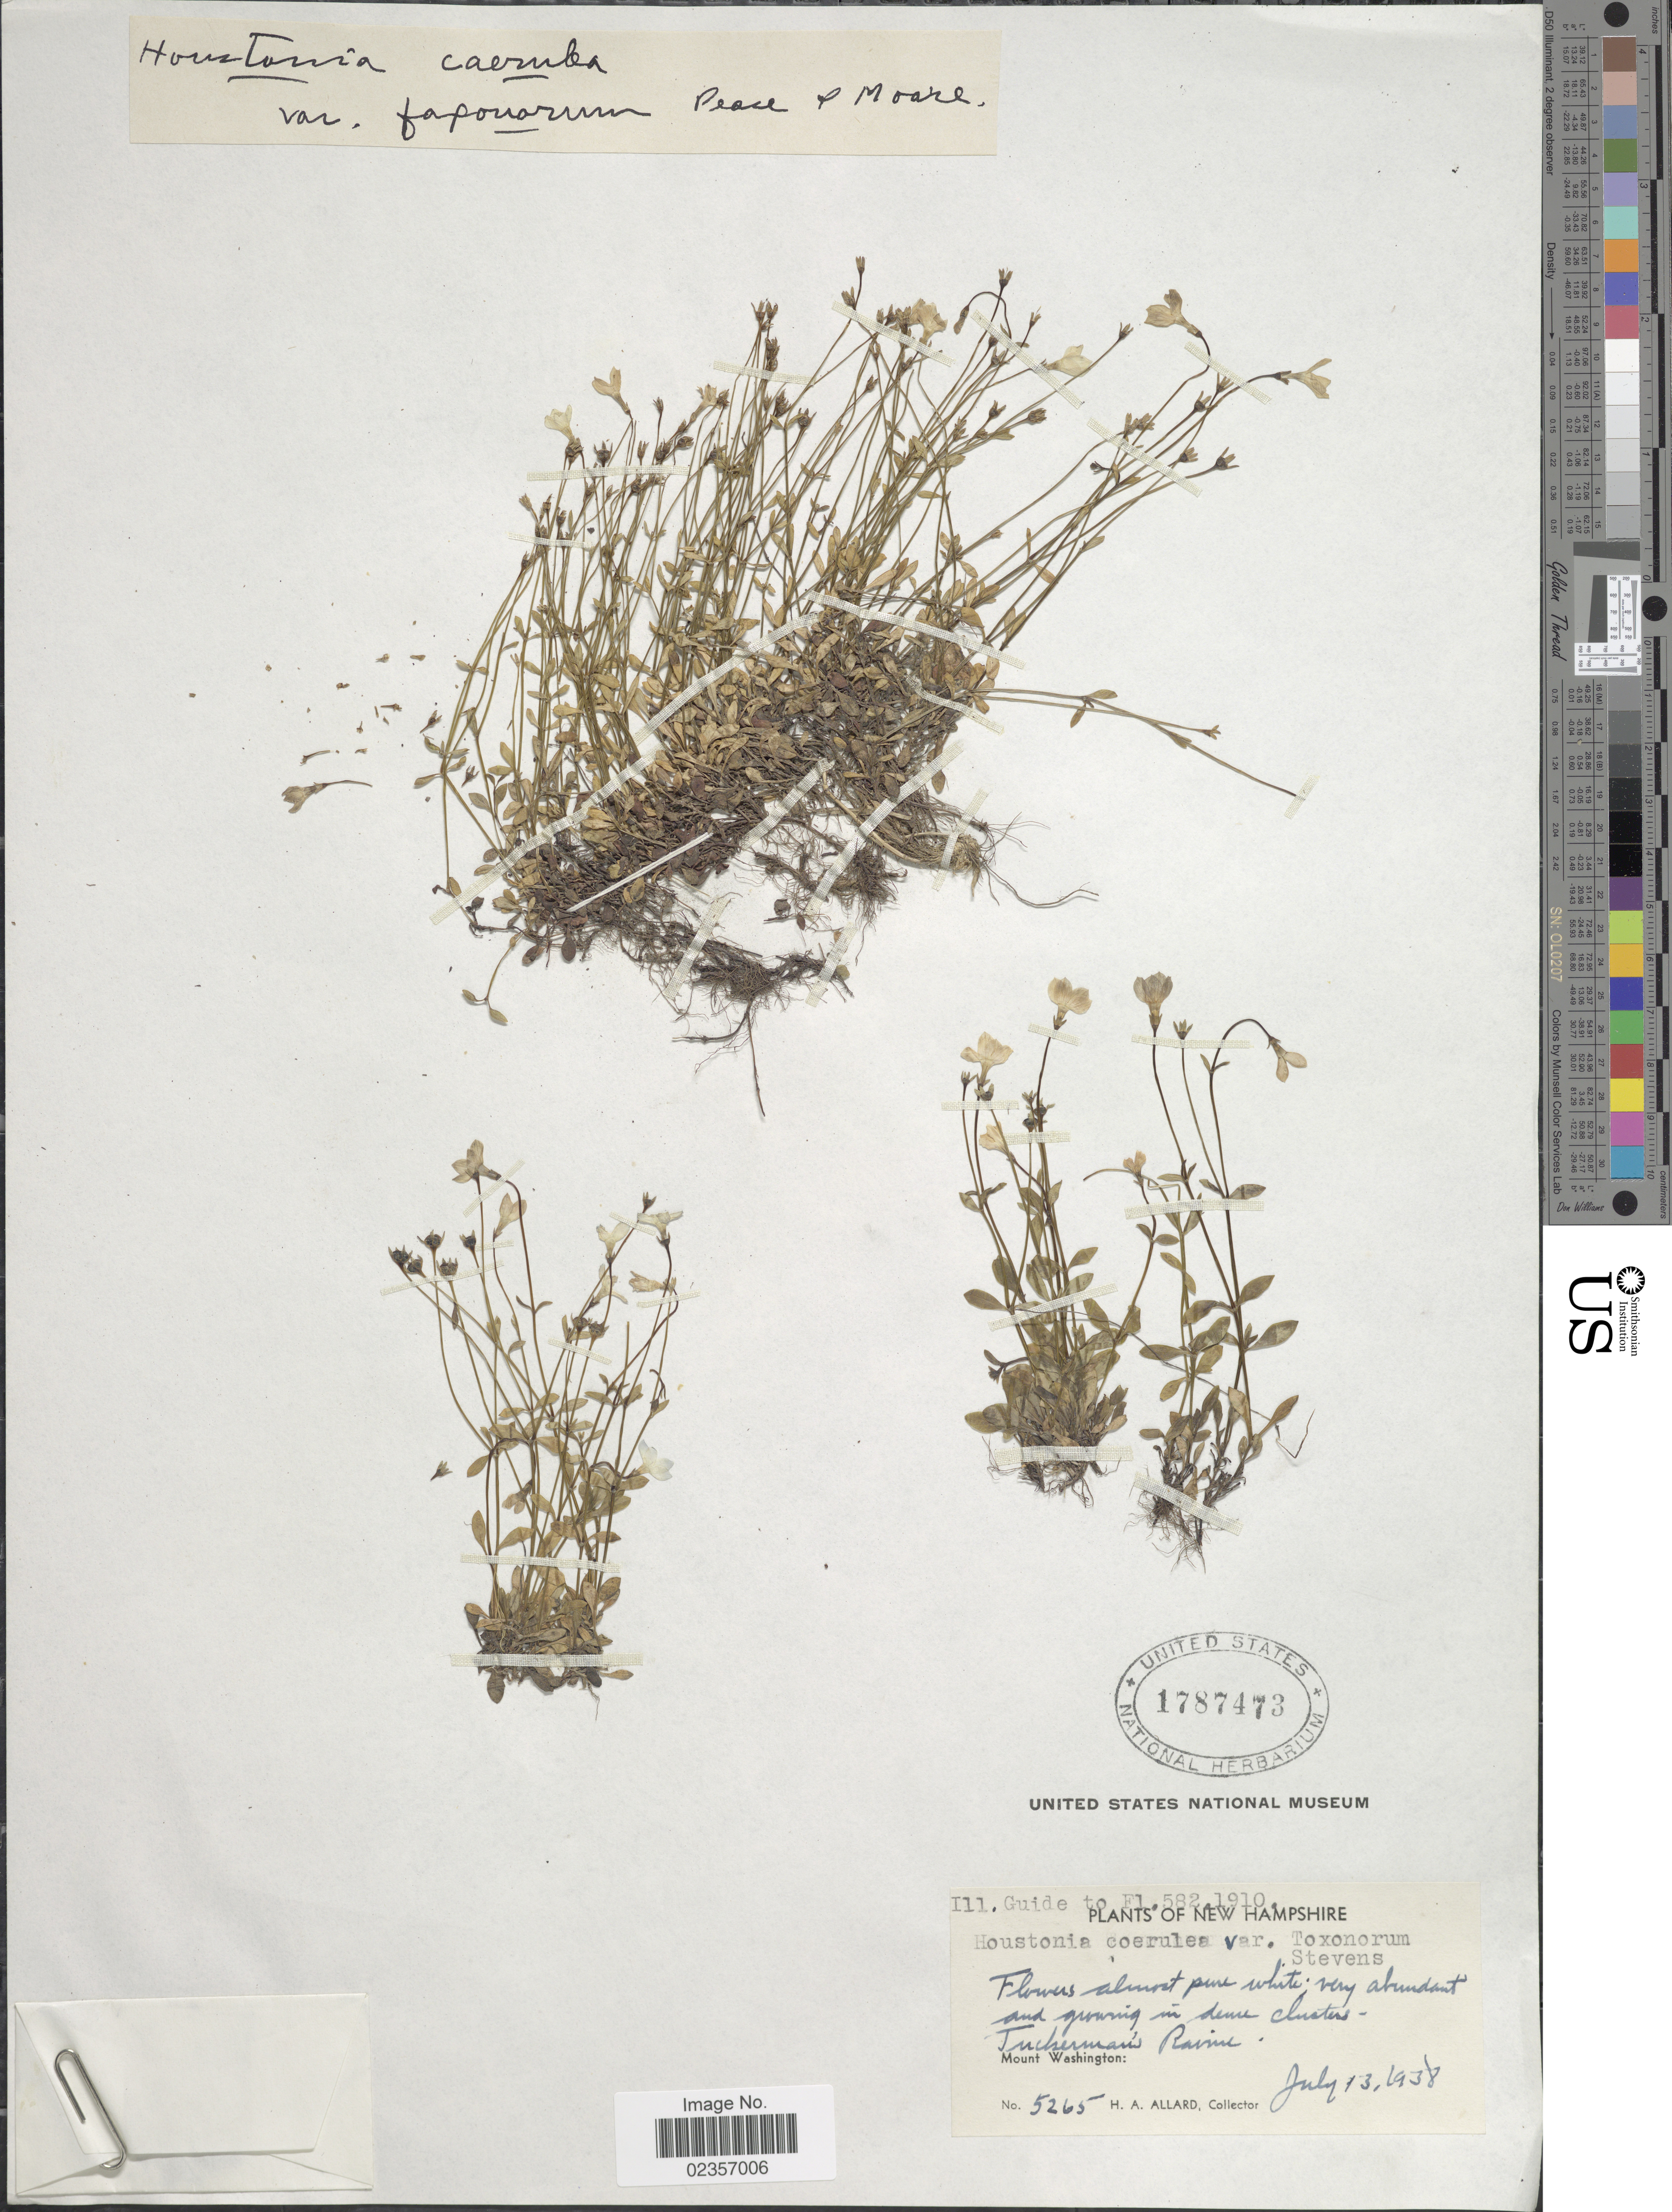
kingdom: Plantae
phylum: Tracheophyta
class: Magnoliopsida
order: Gentianales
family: Rubiaceae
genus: Houstonia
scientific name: Houstonia caerulea var. faxonorum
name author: Pease & A.H. Moore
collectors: H. A. Allard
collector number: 5265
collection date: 1938-07-13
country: United States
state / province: New Hampshire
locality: Tuckerman's Ravine, Mount Washington.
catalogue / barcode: US 1787473